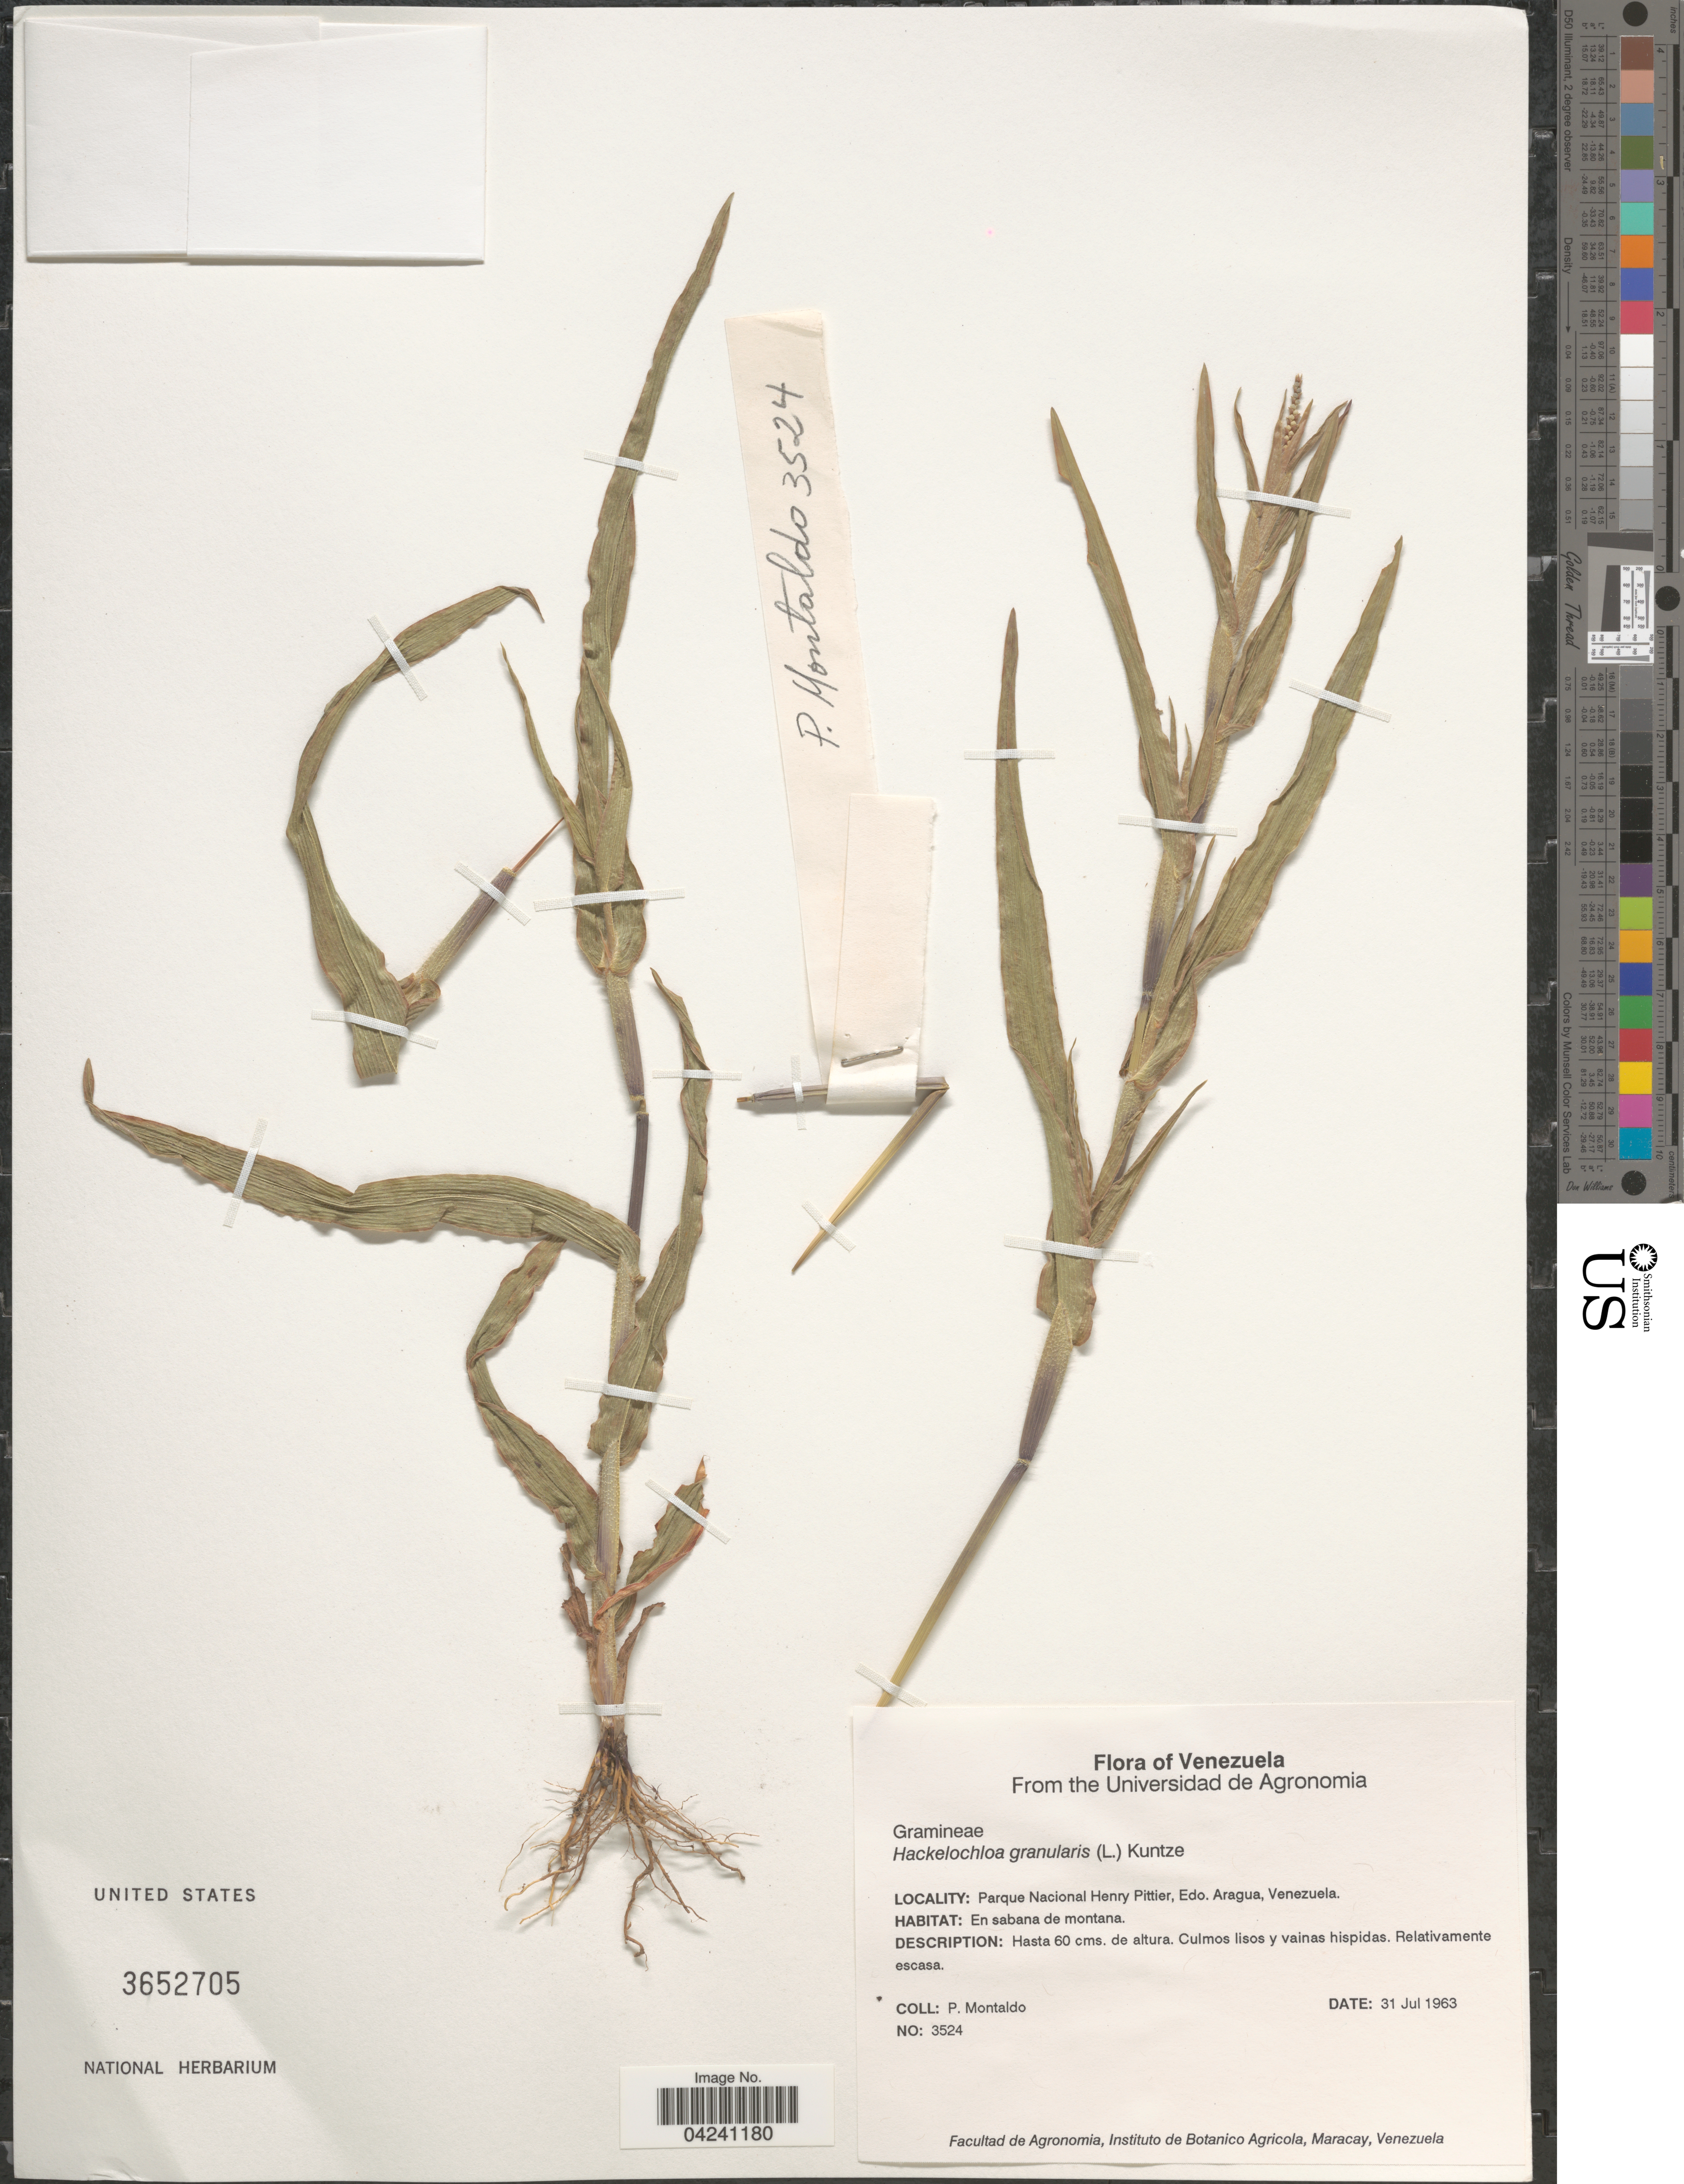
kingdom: Plantae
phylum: Tracheophyta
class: Liliopsida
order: Poales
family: Poaceae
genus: Hackelochloa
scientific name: Hackelochloa granularis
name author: (L.) Kuntze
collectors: P. Montaldo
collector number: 3524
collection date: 1963-07-31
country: Venezuela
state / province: Aragua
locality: Parque Nacional Henry Pittier. En sabana de montana.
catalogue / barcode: US 3652705